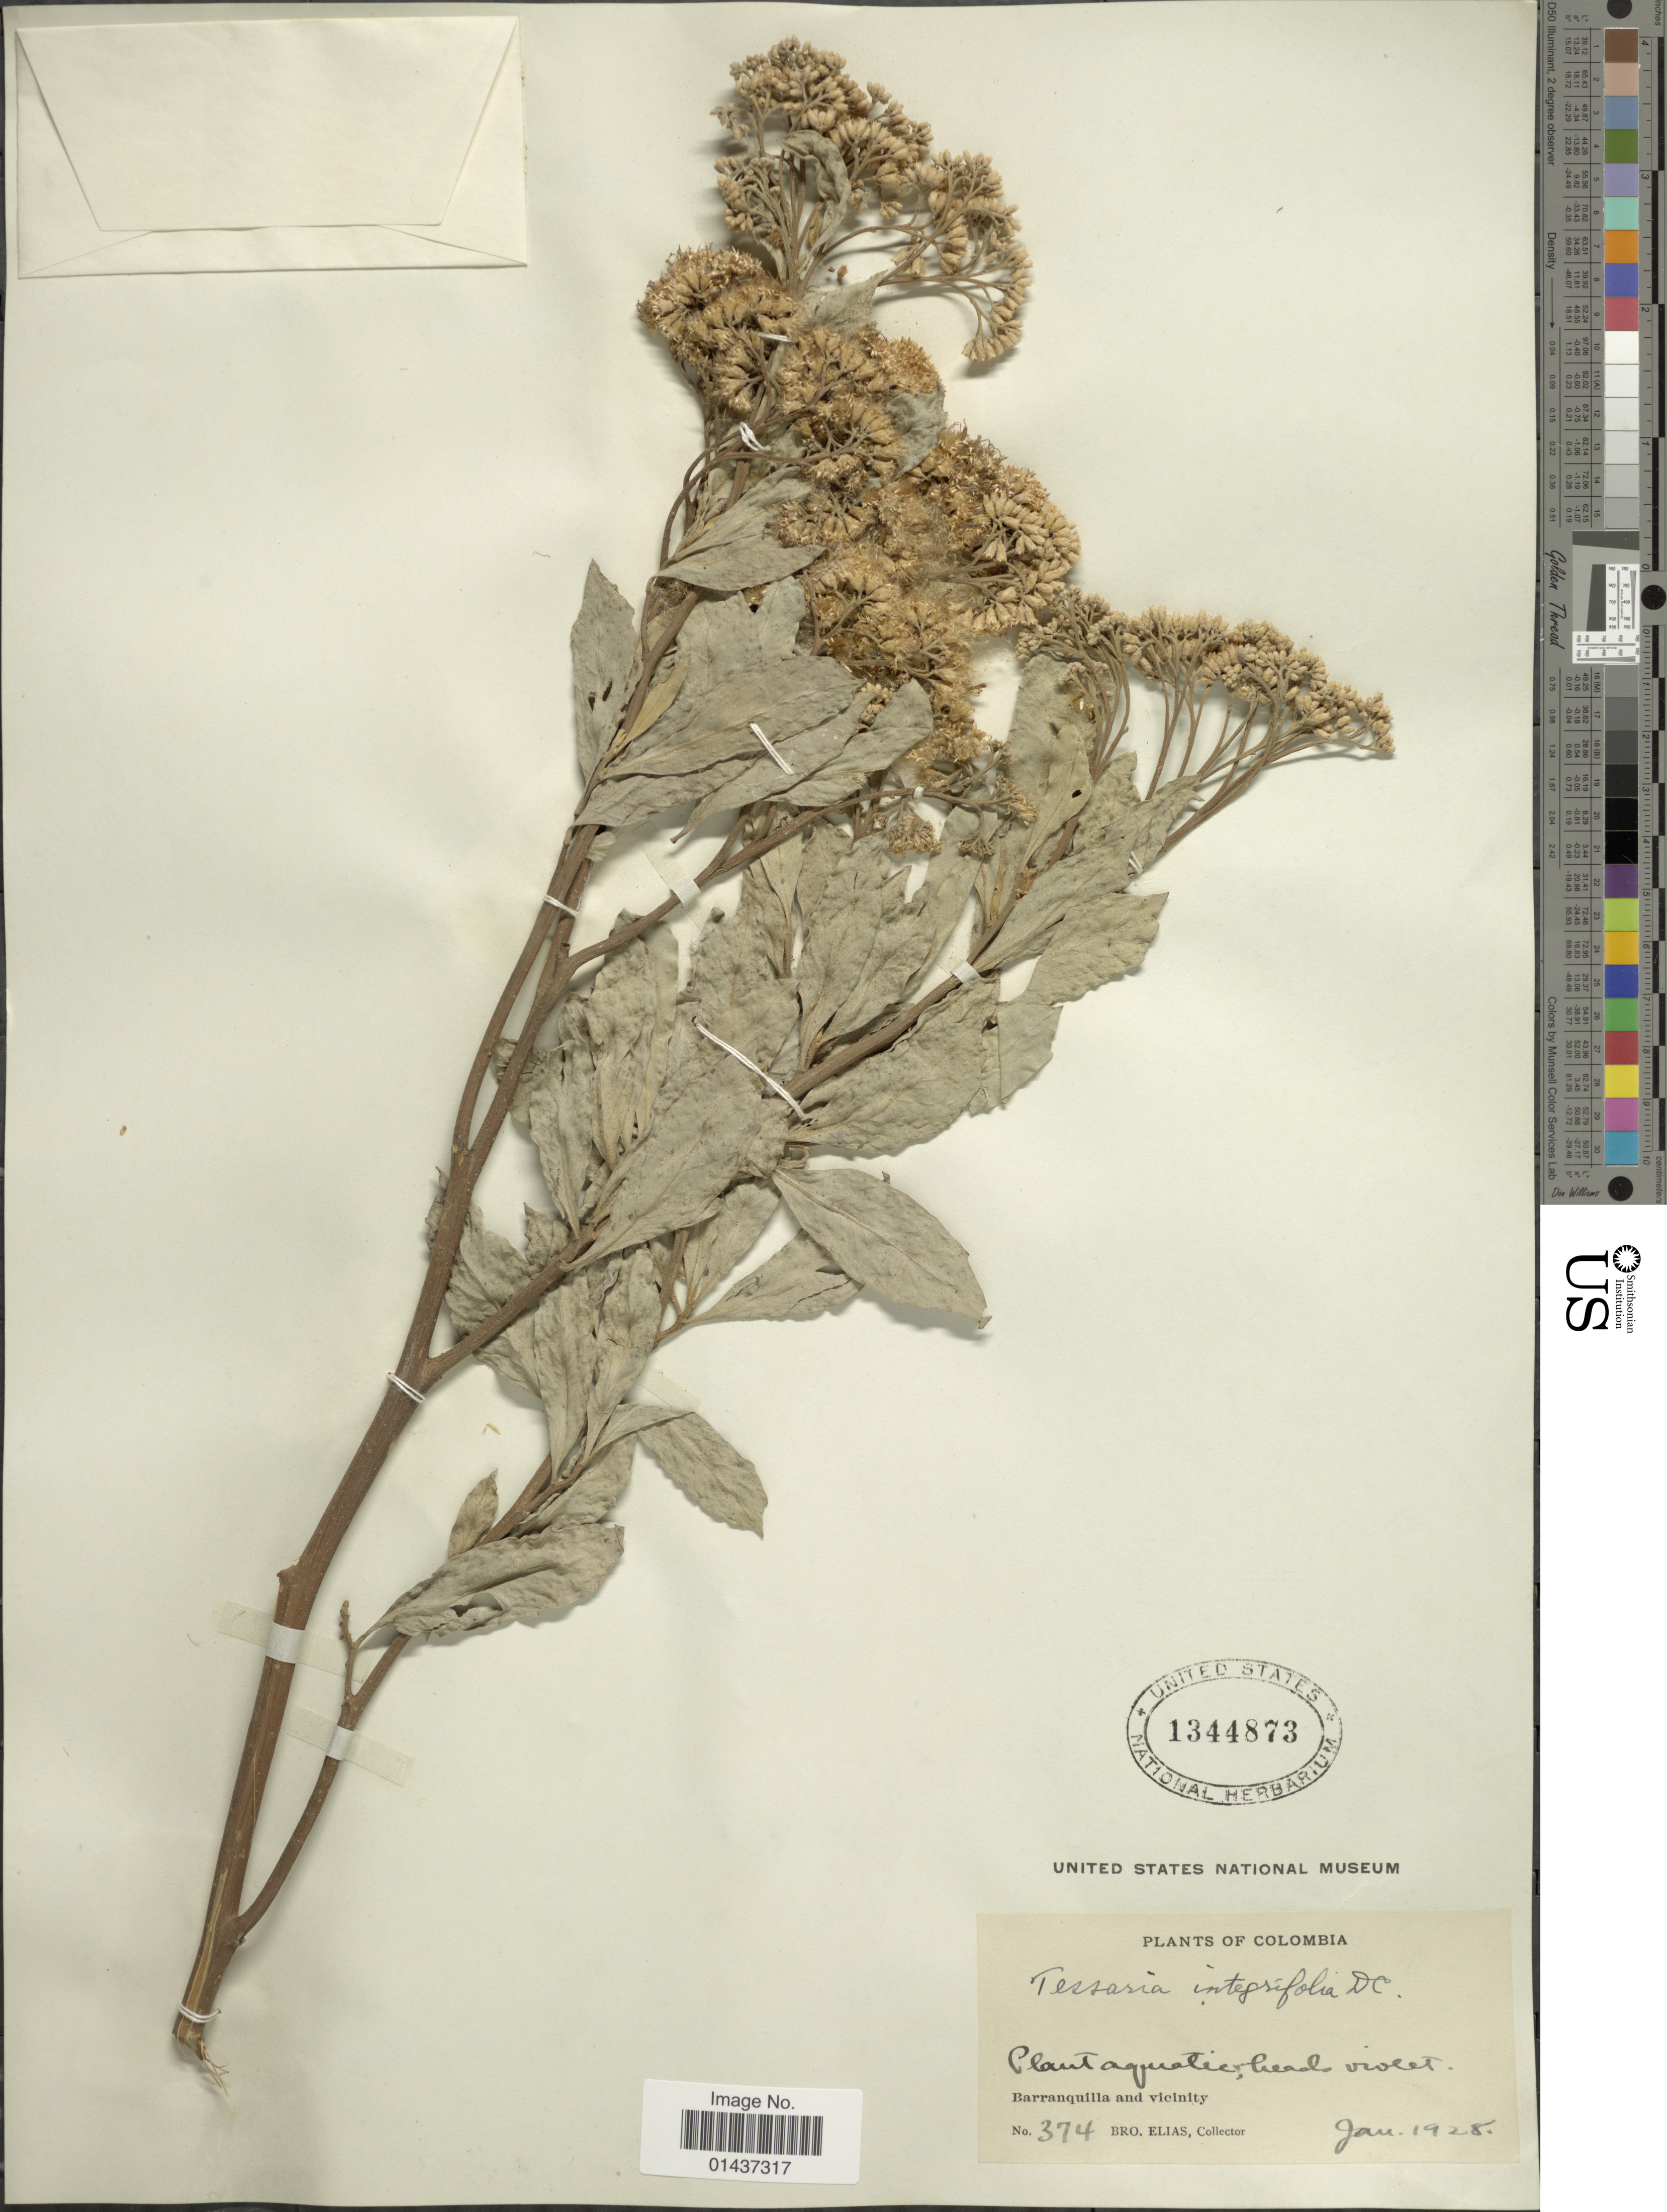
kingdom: Plantae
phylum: Tracheophyta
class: Magnoliopsida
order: Asterales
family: Asteraceae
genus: Tessaria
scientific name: Tessaria integrifolia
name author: Ruiz & Pav.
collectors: Bro. Elias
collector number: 374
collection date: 1925-01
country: Colombia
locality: Barranquilla and vicinity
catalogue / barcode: US 1344873